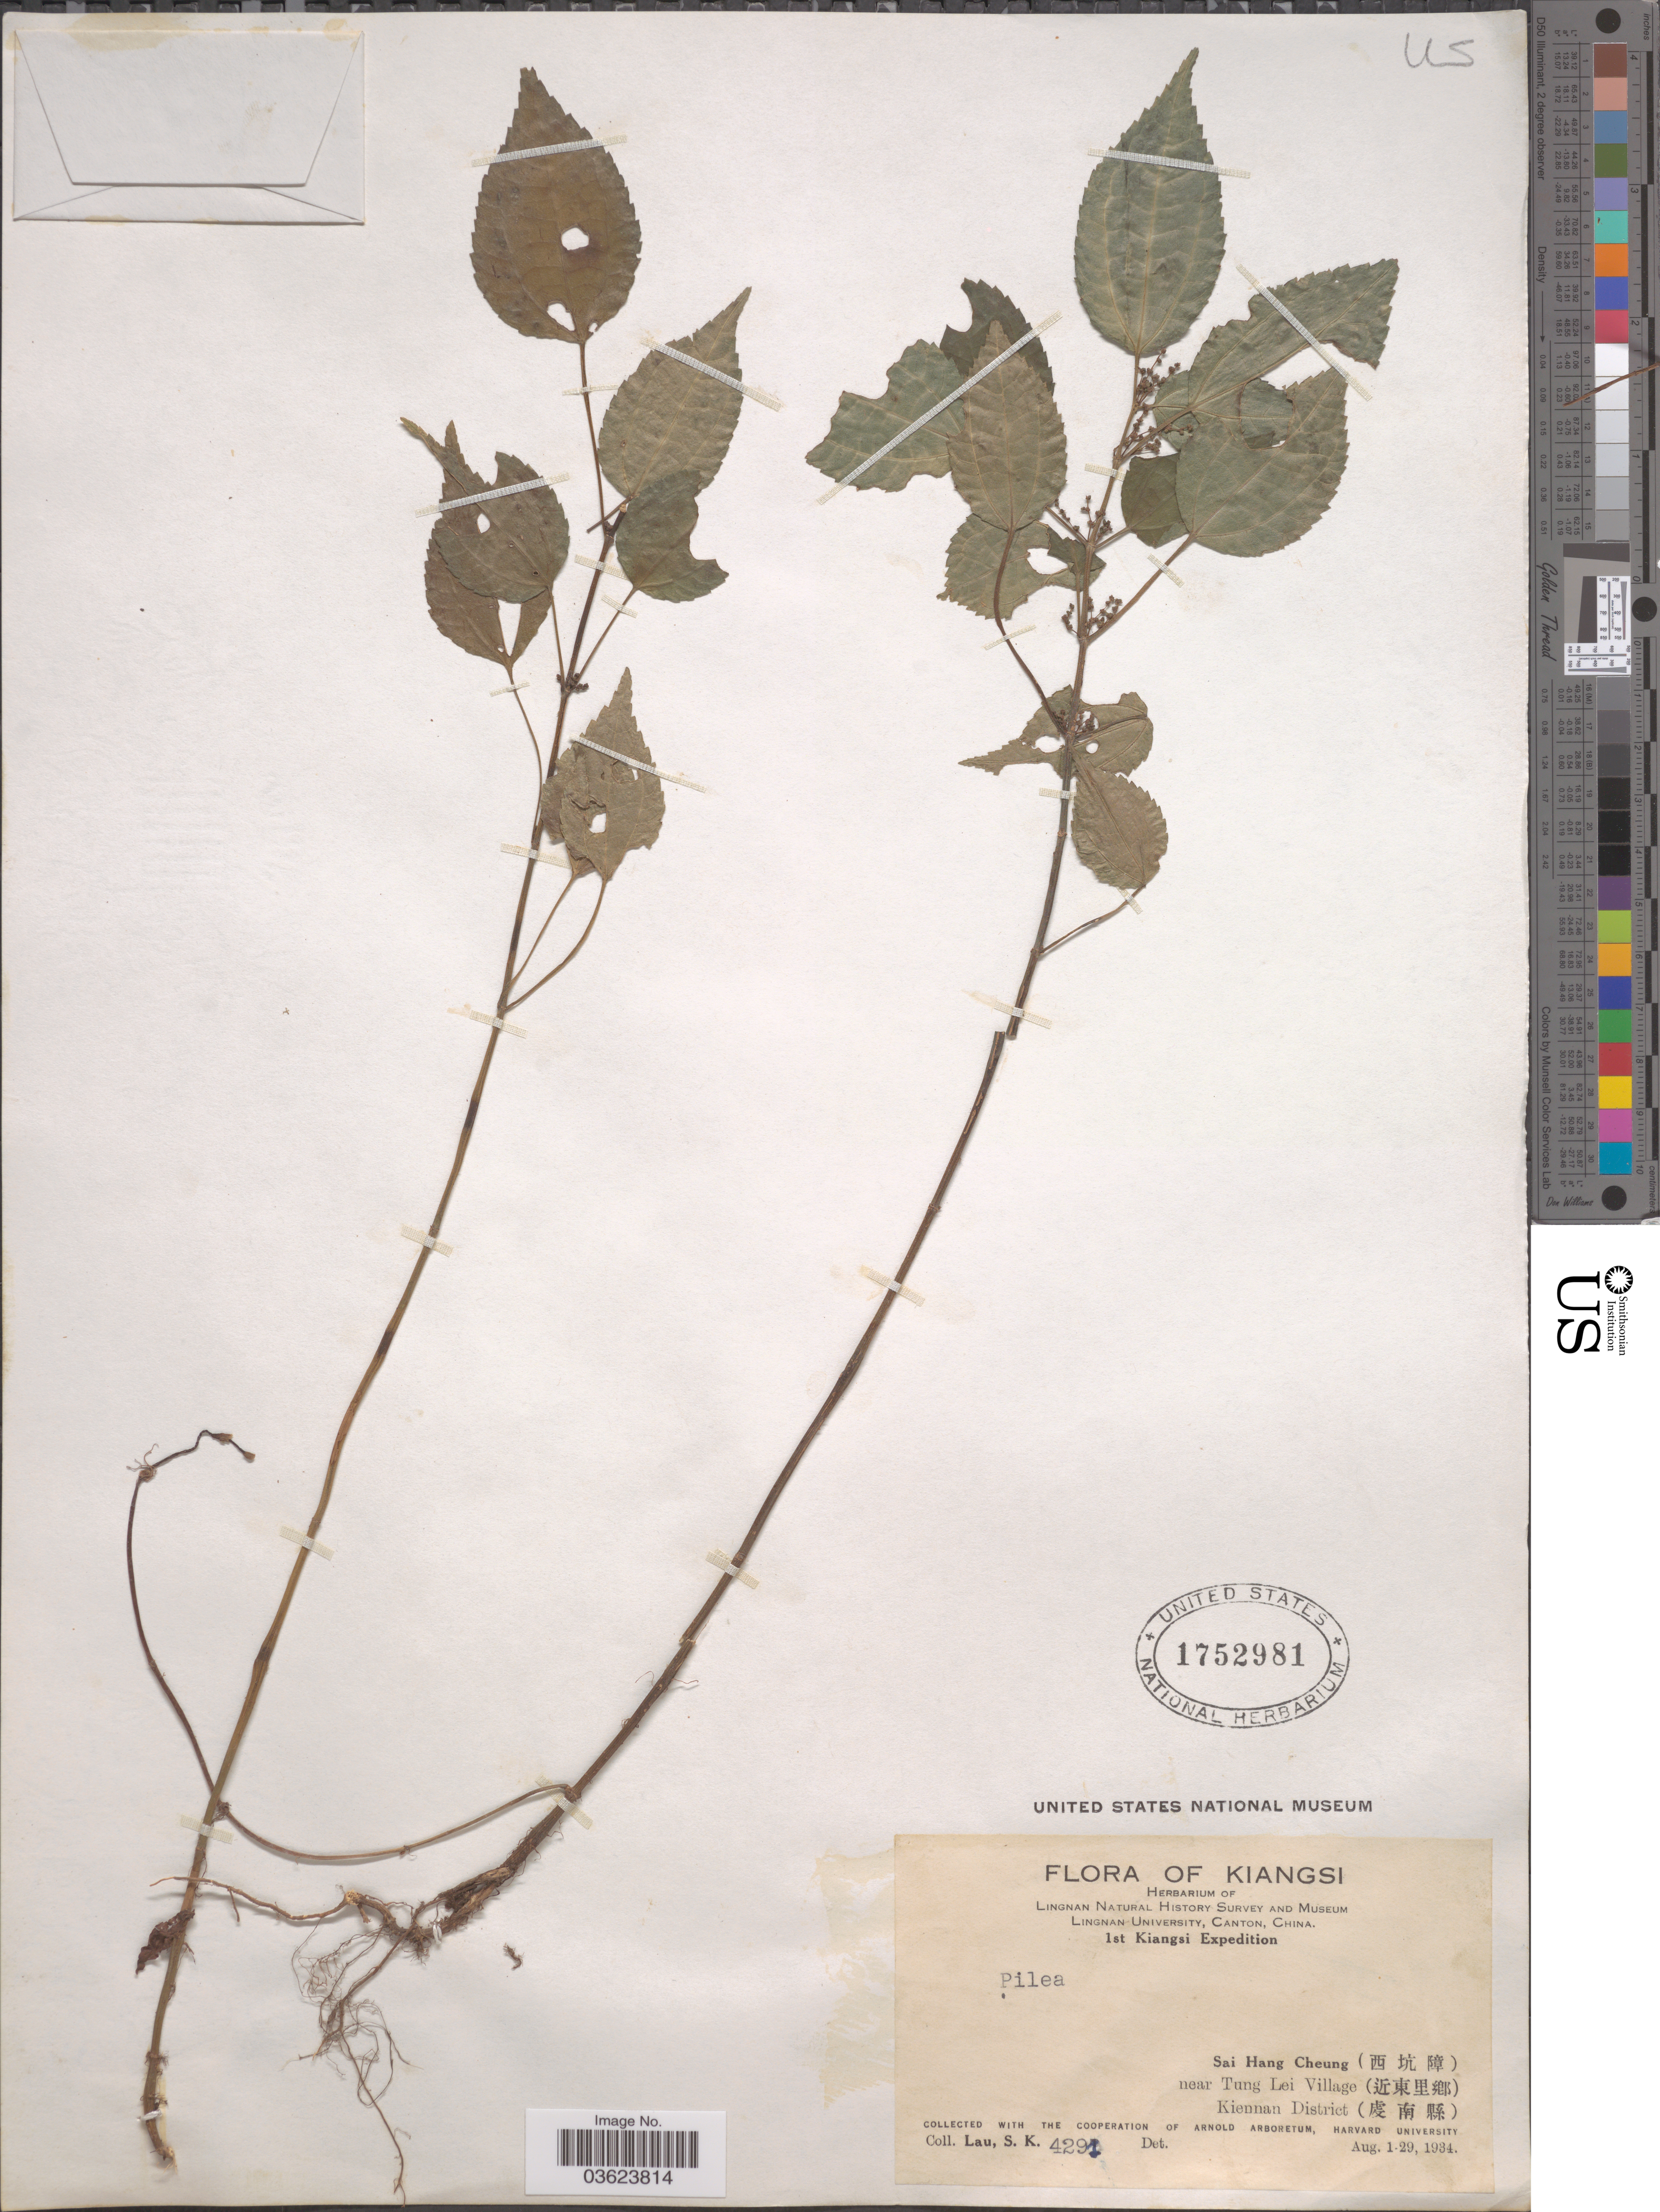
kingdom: Plantae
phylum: Tracheophyta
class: Magnoliopsida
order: Rosales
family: Urticaceae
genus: Pilea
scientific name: Pilea sp.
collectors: S. K. Lau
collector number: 4291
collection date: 1934-08-01/1934-08-29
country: China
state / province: Jiangxi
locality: Kiangsi. Sai Hang Cheung (X) near Tung Lei Village (X) Kiennan District (X).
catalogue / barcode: US 1752981